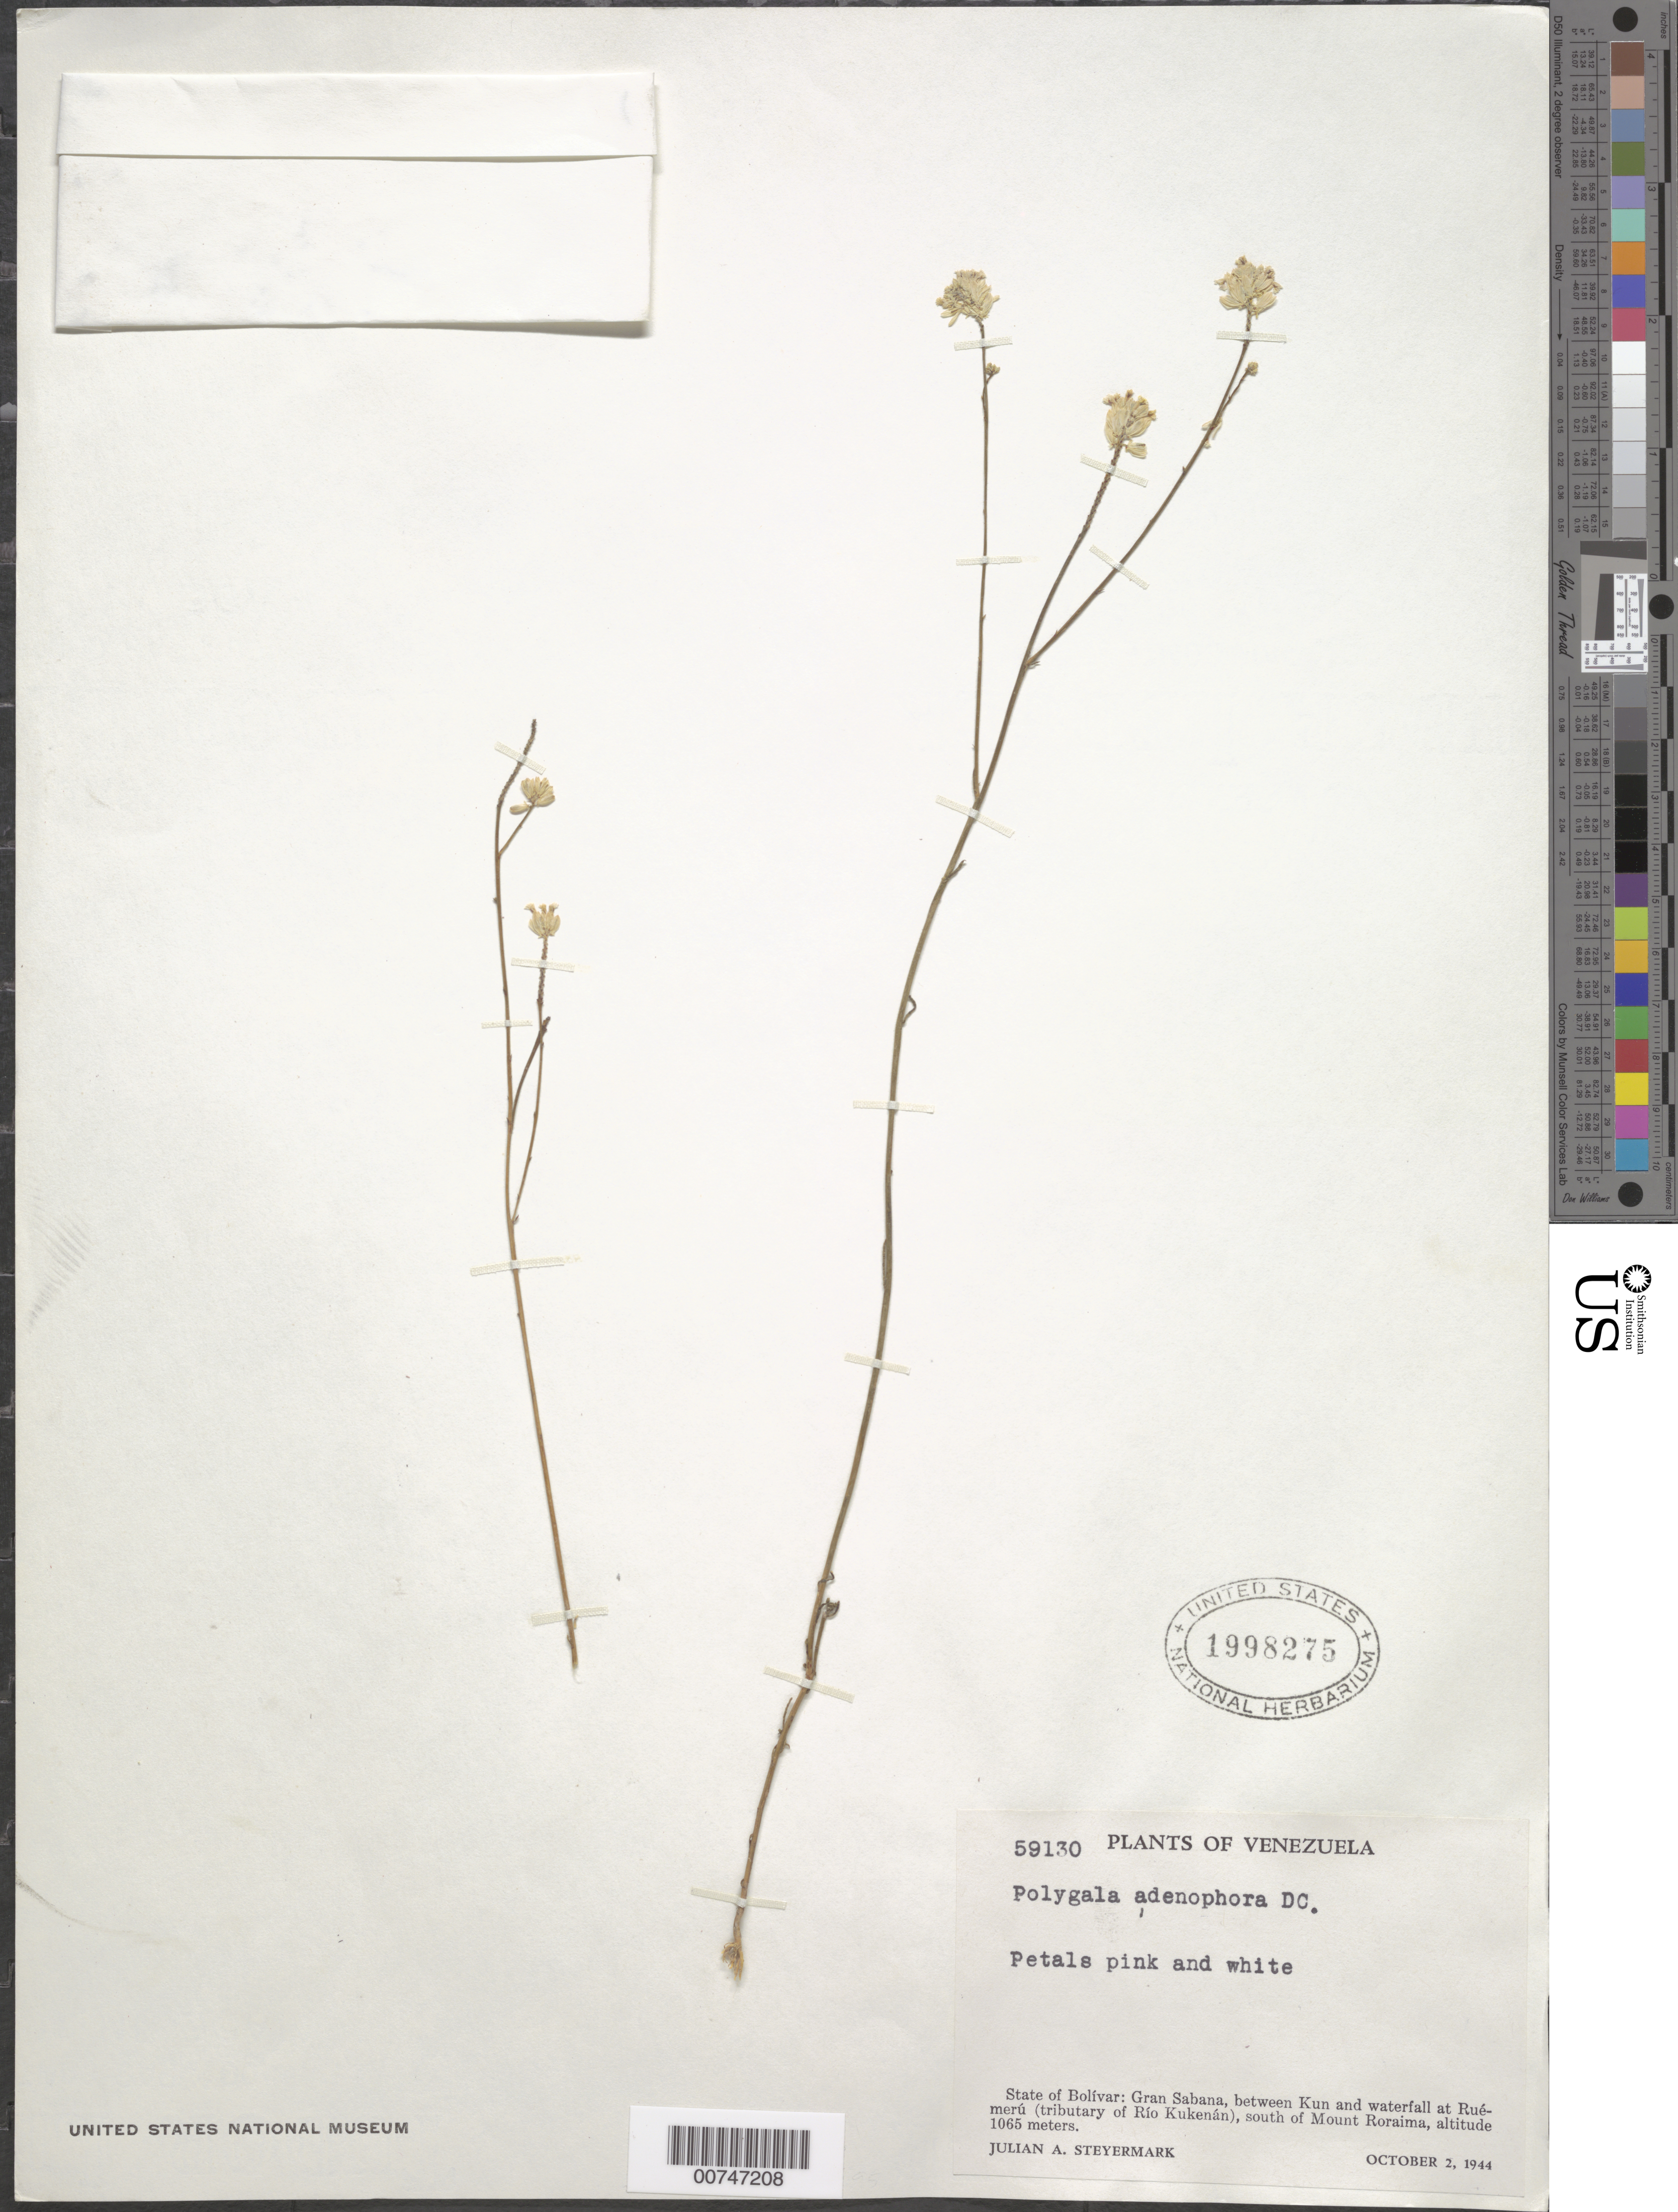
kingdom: Plantae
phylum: Tracheophyta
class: Magnoliopsida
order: Fabales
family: Polygalaceae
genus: Polygala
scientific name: Polygala adenophora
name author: DC.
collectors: J. Steyermark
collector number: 59130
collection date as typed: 2-Oct-44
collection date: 1944-10-02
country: Venezuela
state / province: Bolívar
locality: Gran Sabana, between Kun and waterfall at Rué-merú (trib. Río Kukenán), south of Mt. Roraima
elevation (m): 1065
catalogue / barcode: US 1998275